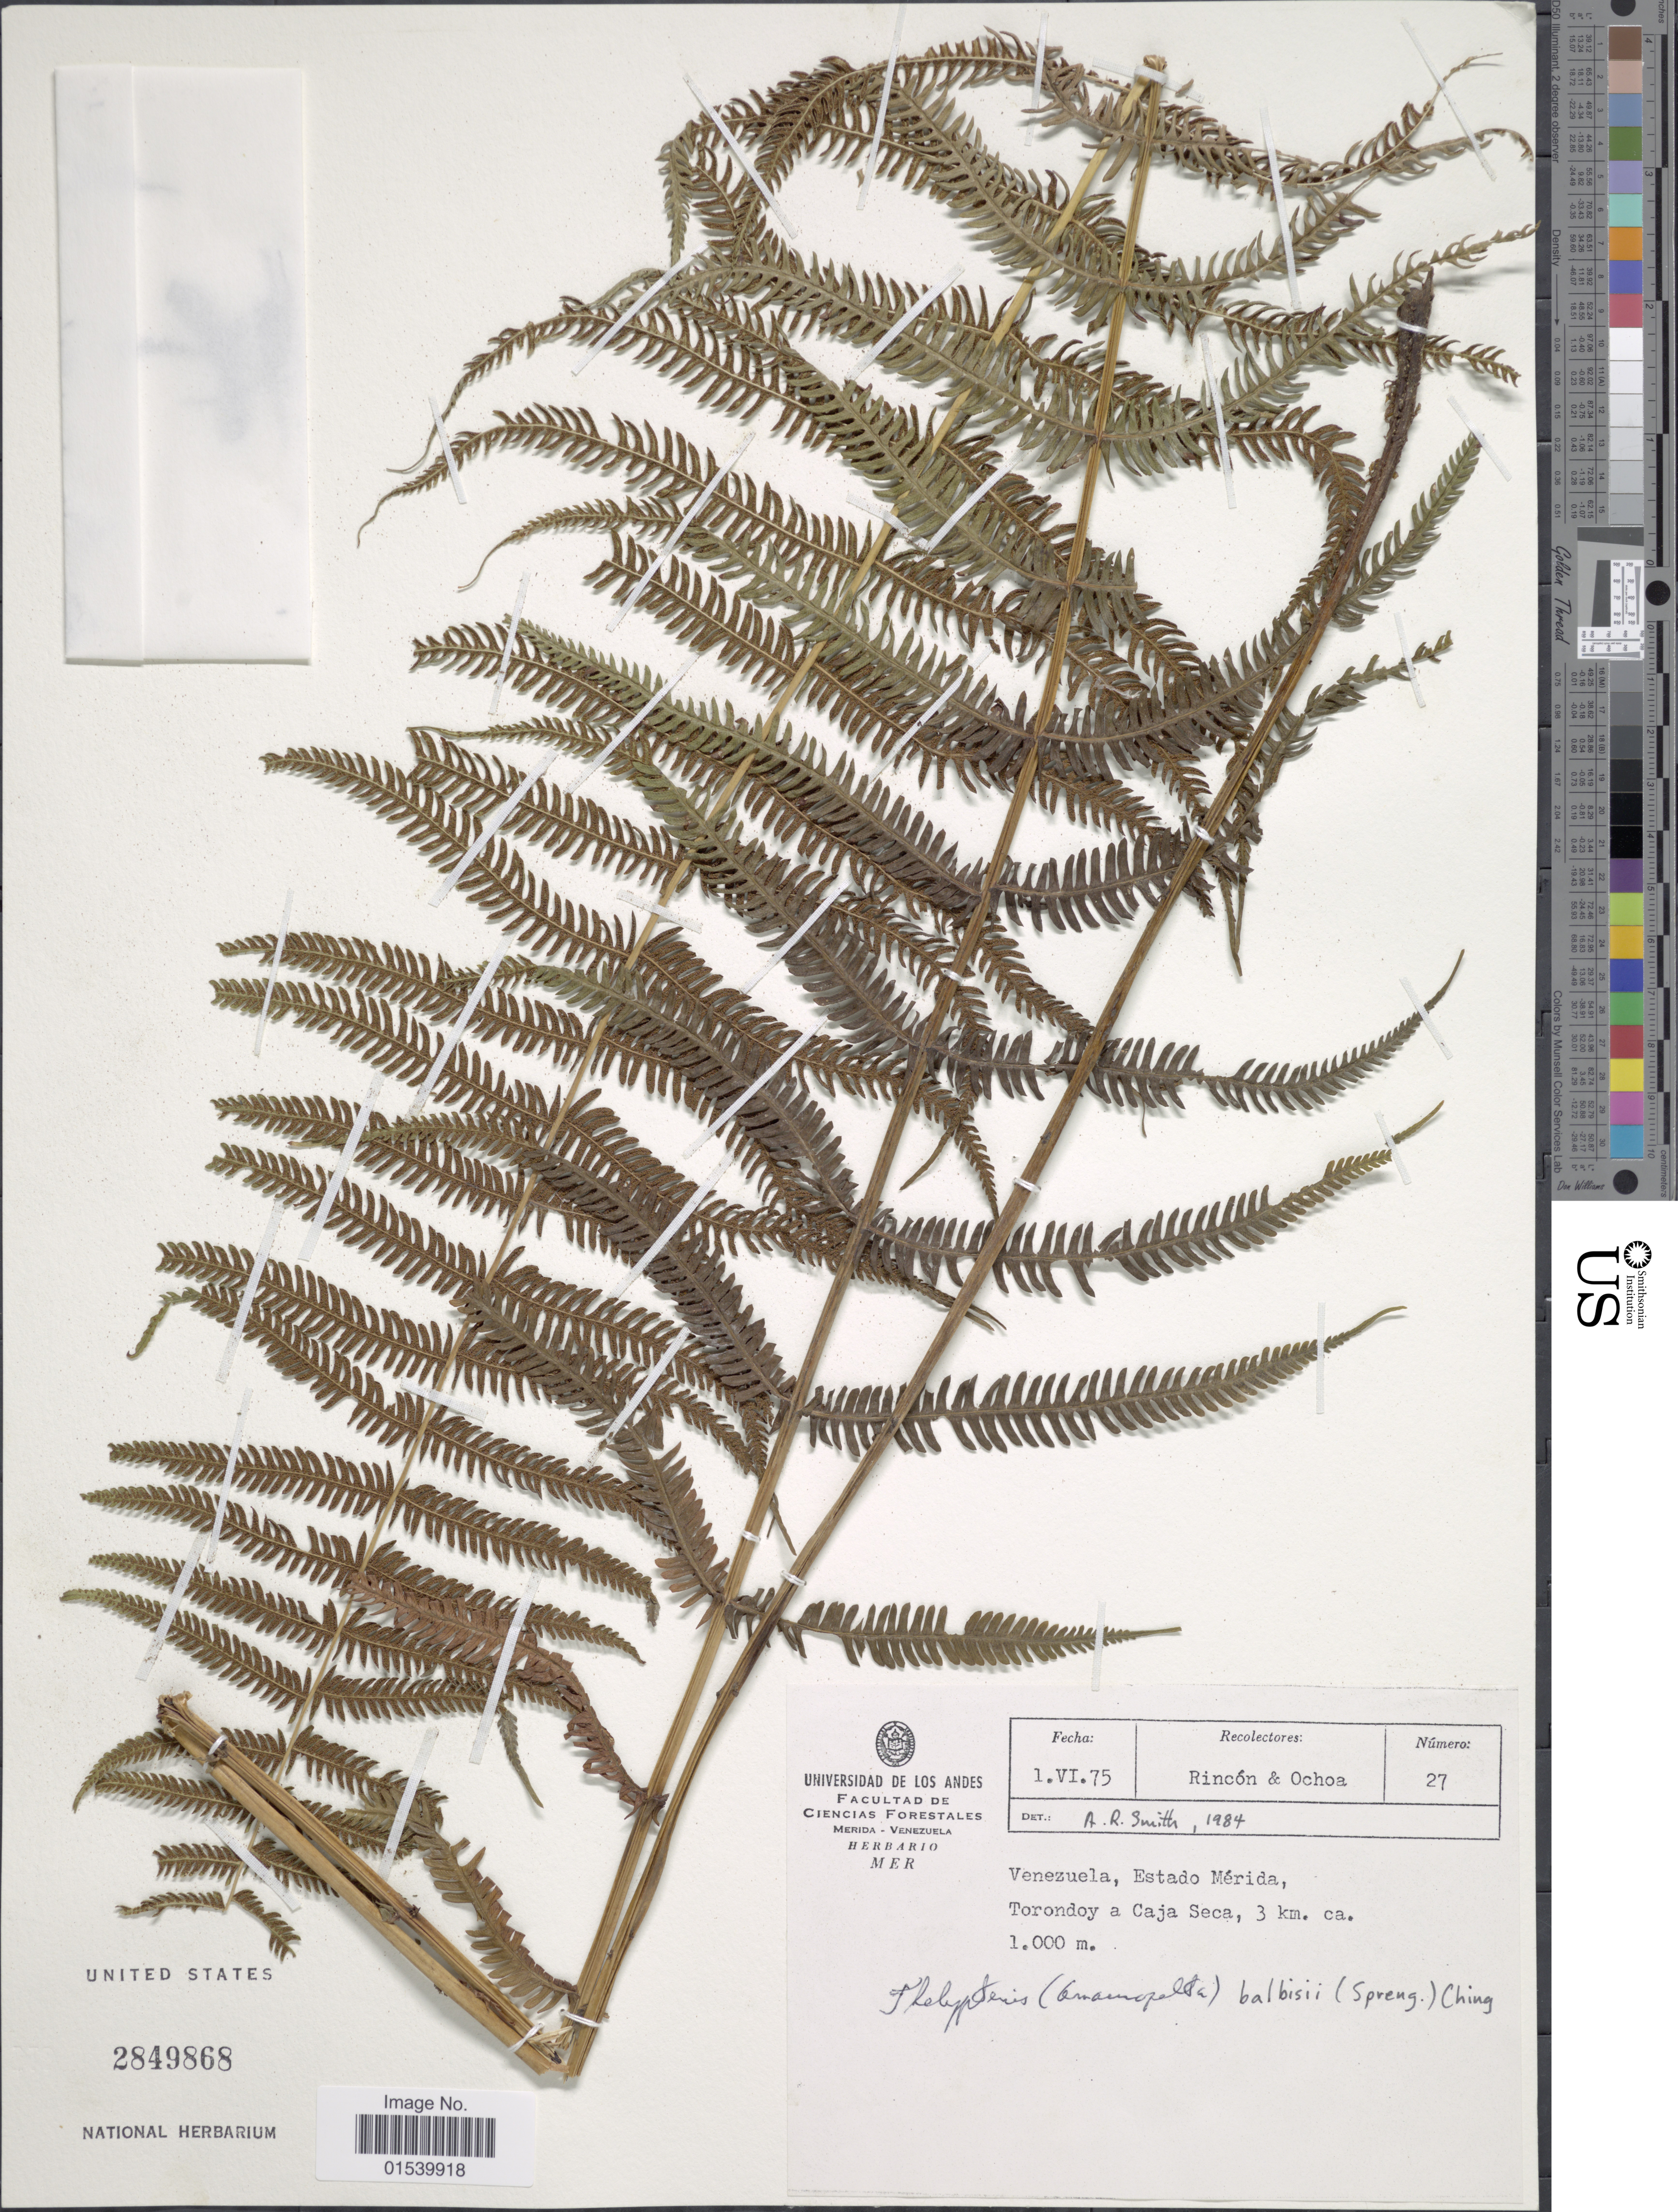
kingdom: Plantae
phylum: Tracheophyta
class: Polypodiopsida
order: Polypodiales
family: Thelypteridaceae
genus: Amauropelta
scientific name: Amauropelta balbisii (Spreng.) comb. nov., ined. 2015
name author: (Spreng.)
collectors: Rincón & -. Ochoa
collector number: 27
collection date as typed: Transcribed d/m/y: 1/6/75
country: Venezuela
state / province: Mérida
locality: Torondoy a Caja Seca, 3 km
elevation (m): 1000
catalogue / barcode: US 2849868